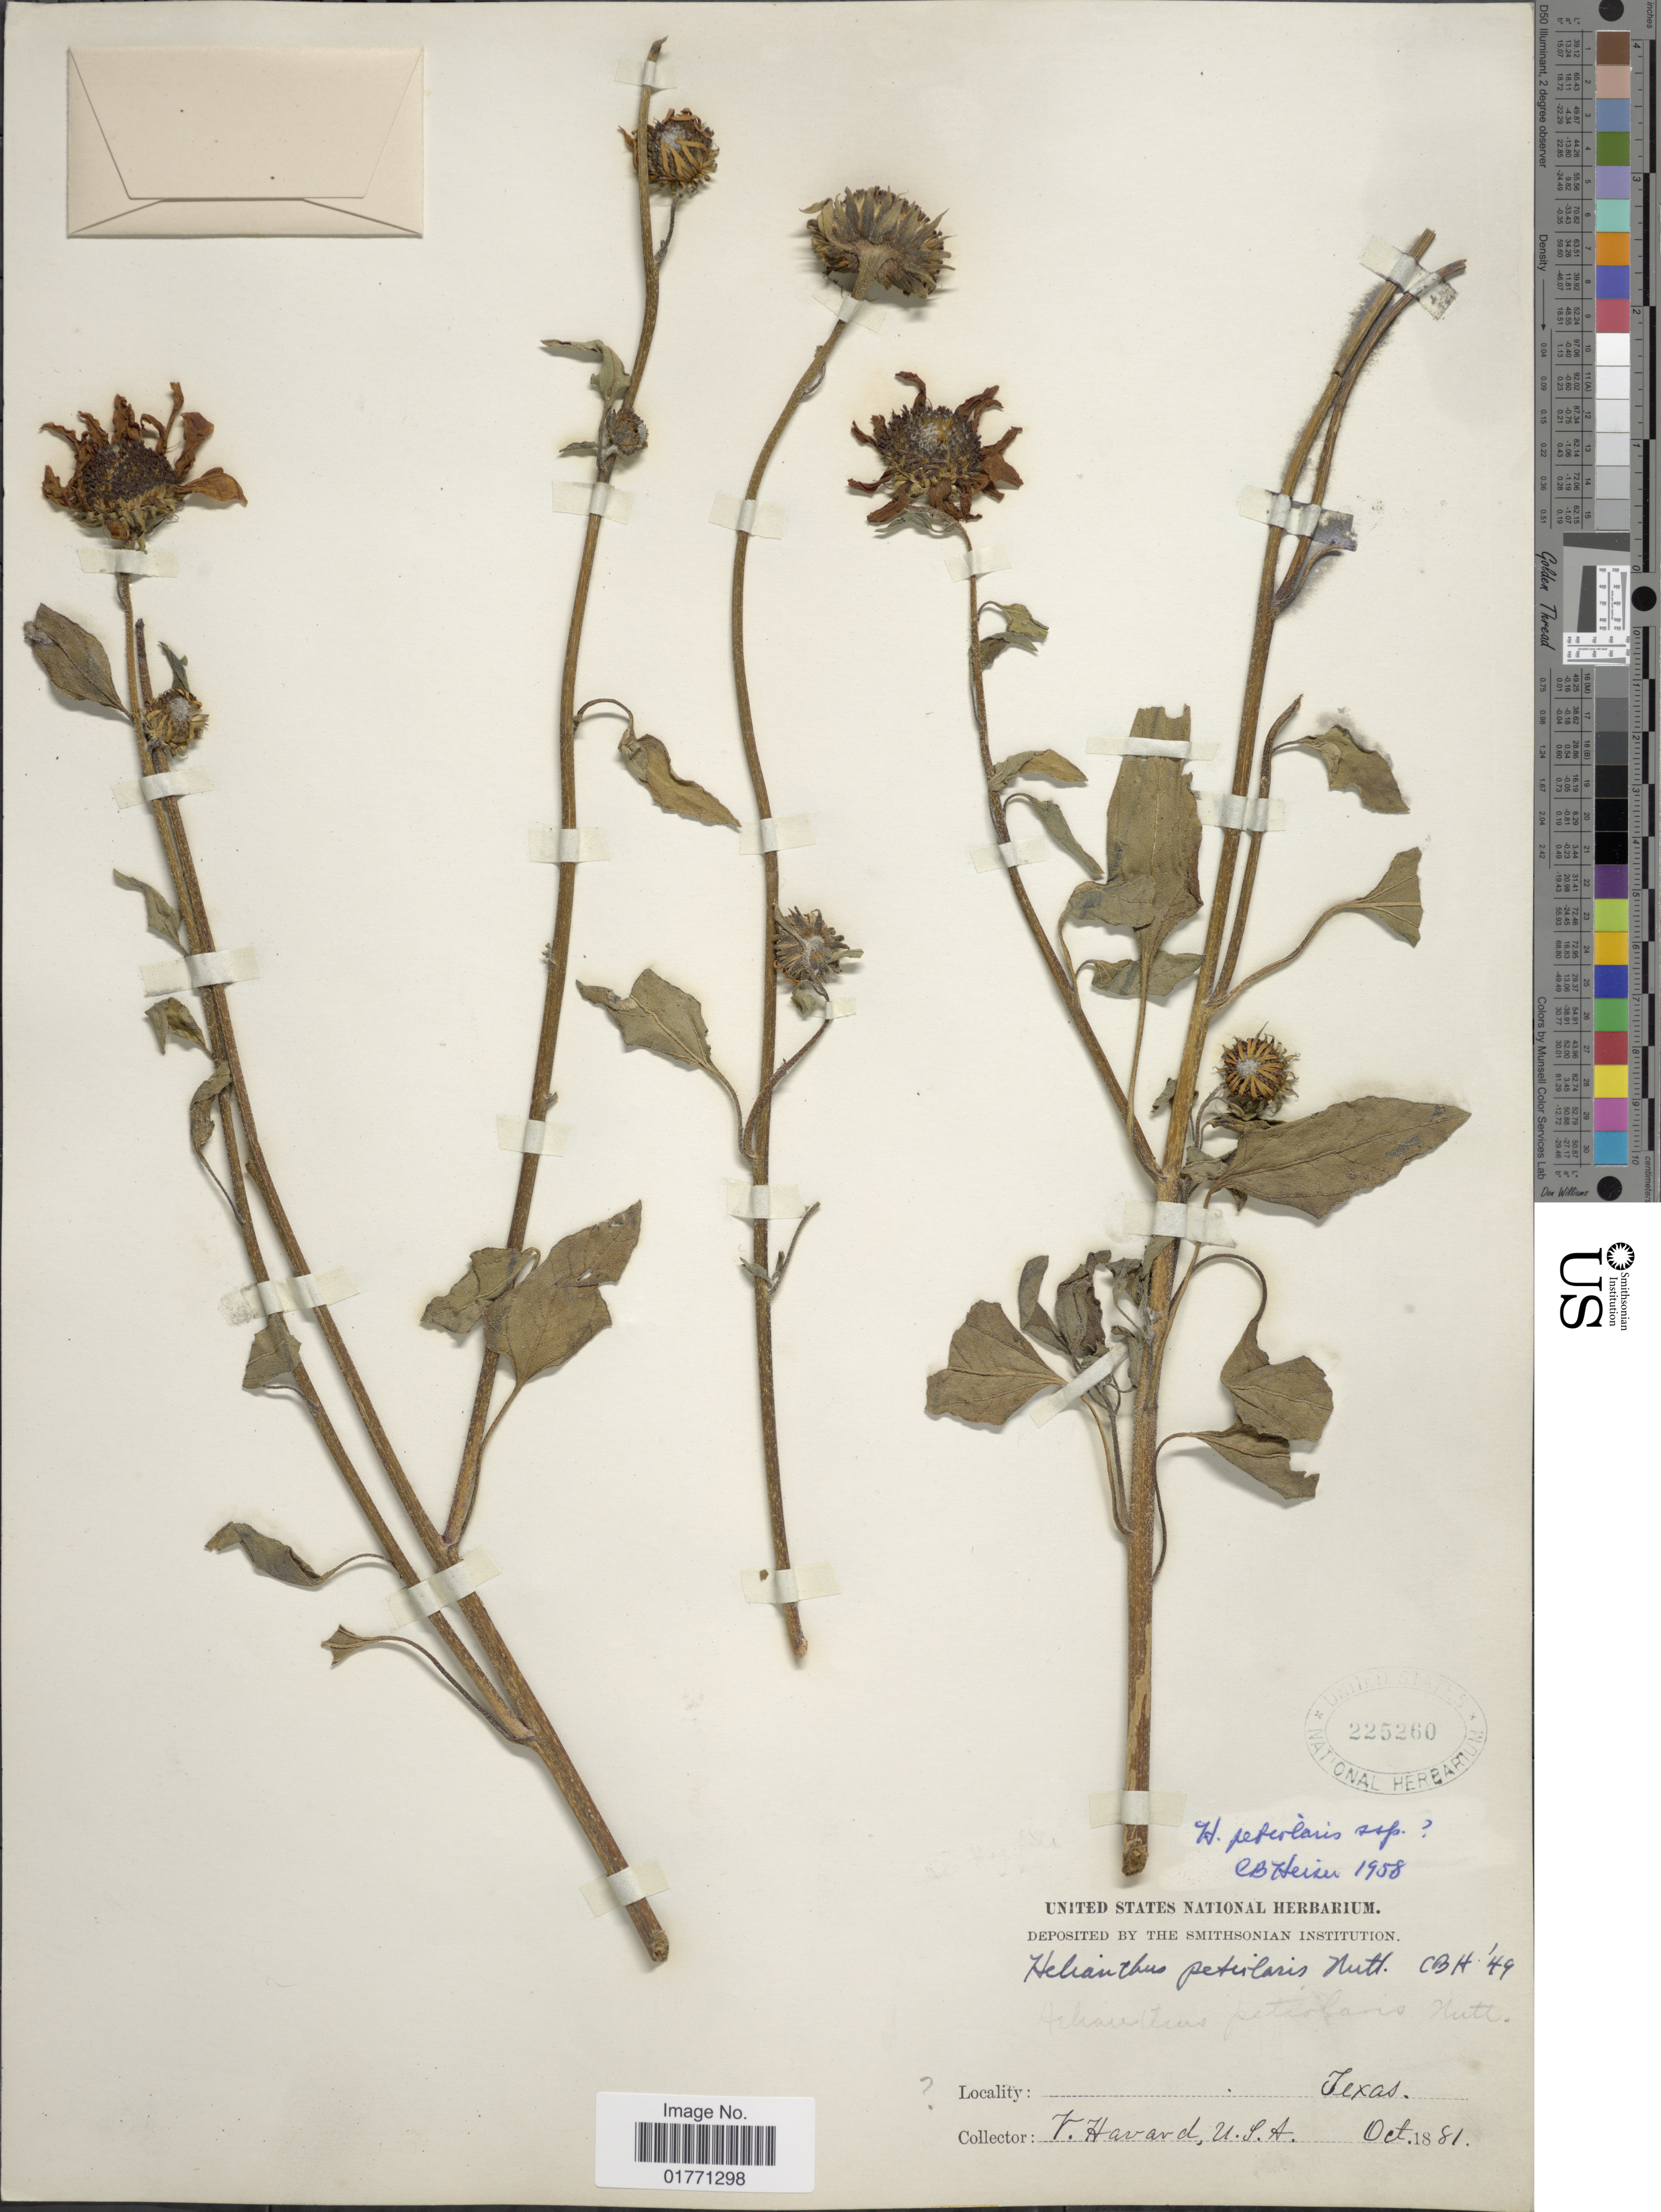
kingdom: Plantae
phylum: Tracheophyta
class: Magnoliopsida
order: Asterales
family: Asteraceae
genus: Helianthus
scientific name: Helianthus petiolaris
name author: Nutt.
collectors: V. Havard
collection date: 1881-10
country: United States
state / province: Texas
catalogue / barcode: US 225260